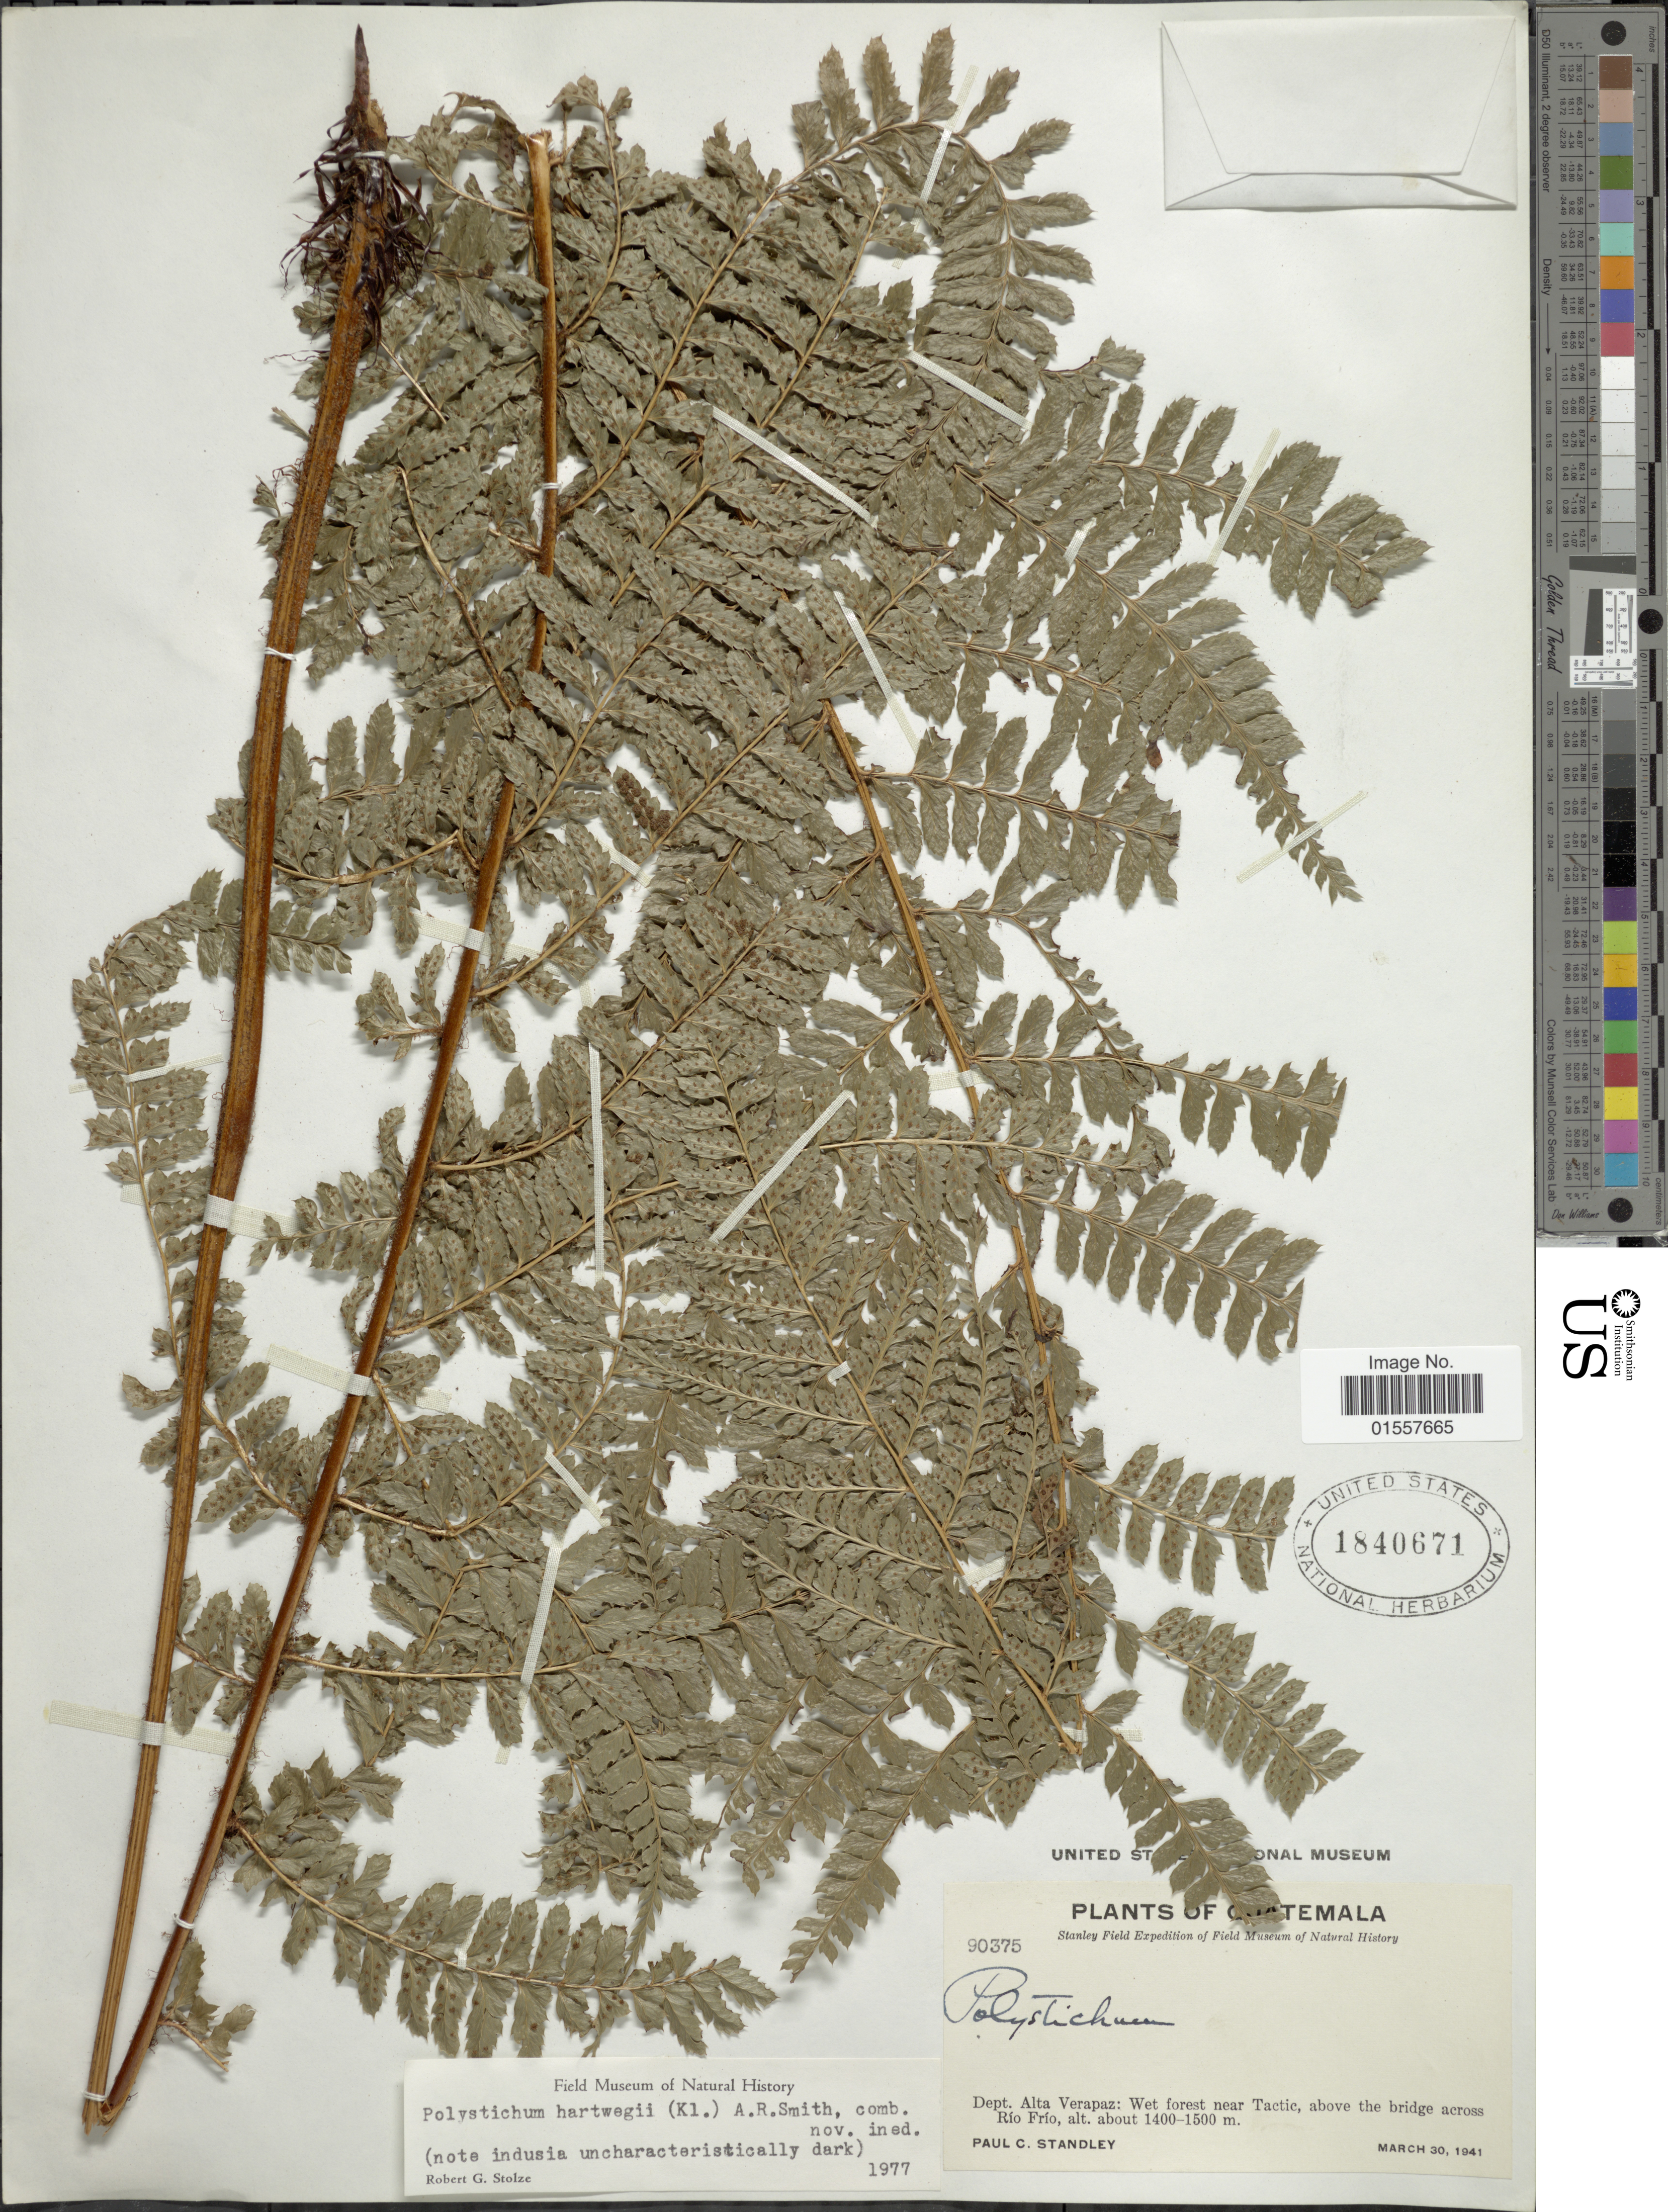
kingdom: Plantae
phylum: Tracheophyta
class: Polypodiopsida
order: Polypodiales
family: Dryopteridaceae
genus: Polystichum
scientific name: Polystichum hartwegii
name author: (Klotzsch) Hieron.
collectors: P. C. Standley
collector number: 90375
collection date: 1941-03-30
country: Guatemala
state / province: Alta Verapaz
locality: Dept. Alta Verapaz: wet forest near Tactic, above the bridge across Rio Frio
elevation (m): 1400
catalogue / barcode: US 1840671